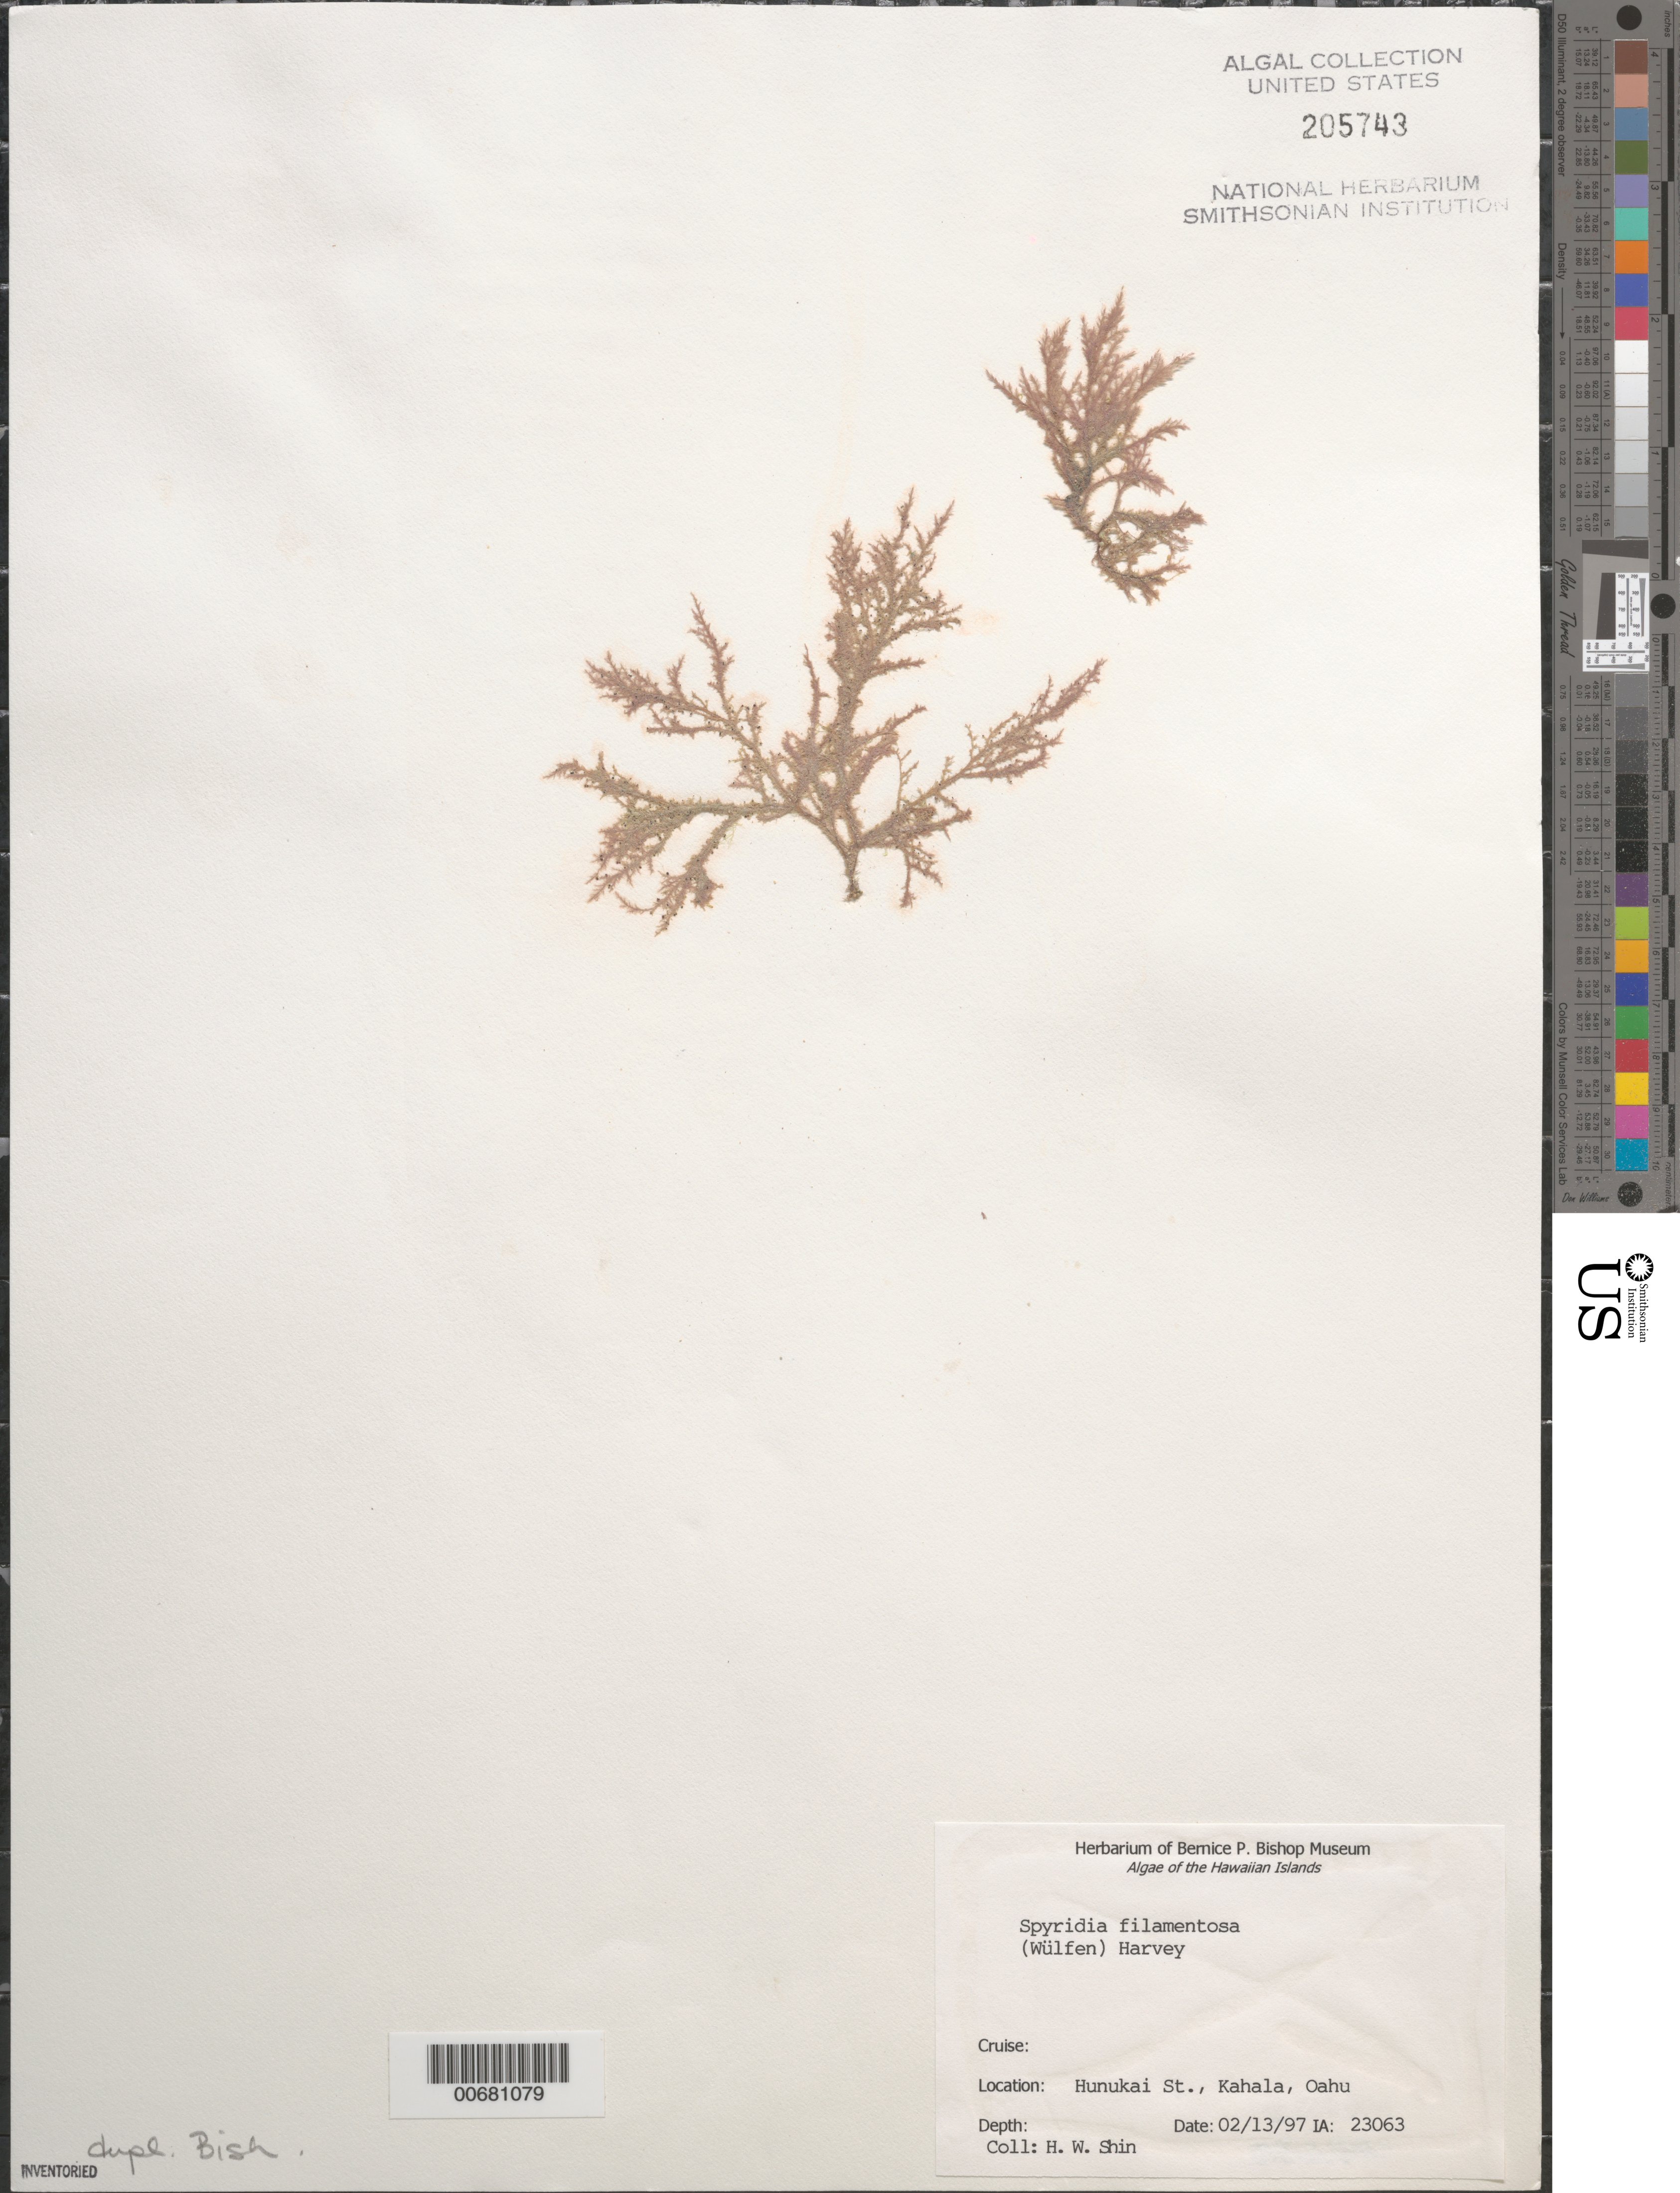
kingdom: Plantae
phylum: Rhodophyta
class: Florideophyceae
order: Ceramiales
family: Spyridiaceae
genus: Spyridia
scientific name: Spyridia filamentosa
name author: (Wulfen) Harv.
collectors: H. Shin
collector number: IAA 23063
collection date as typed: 13 Feb 1997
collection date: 1997-02-13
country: United States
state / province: Hawaii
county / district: Honolulu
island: Oahu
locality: Hunukai Street, Kahala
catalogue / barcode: US 205743